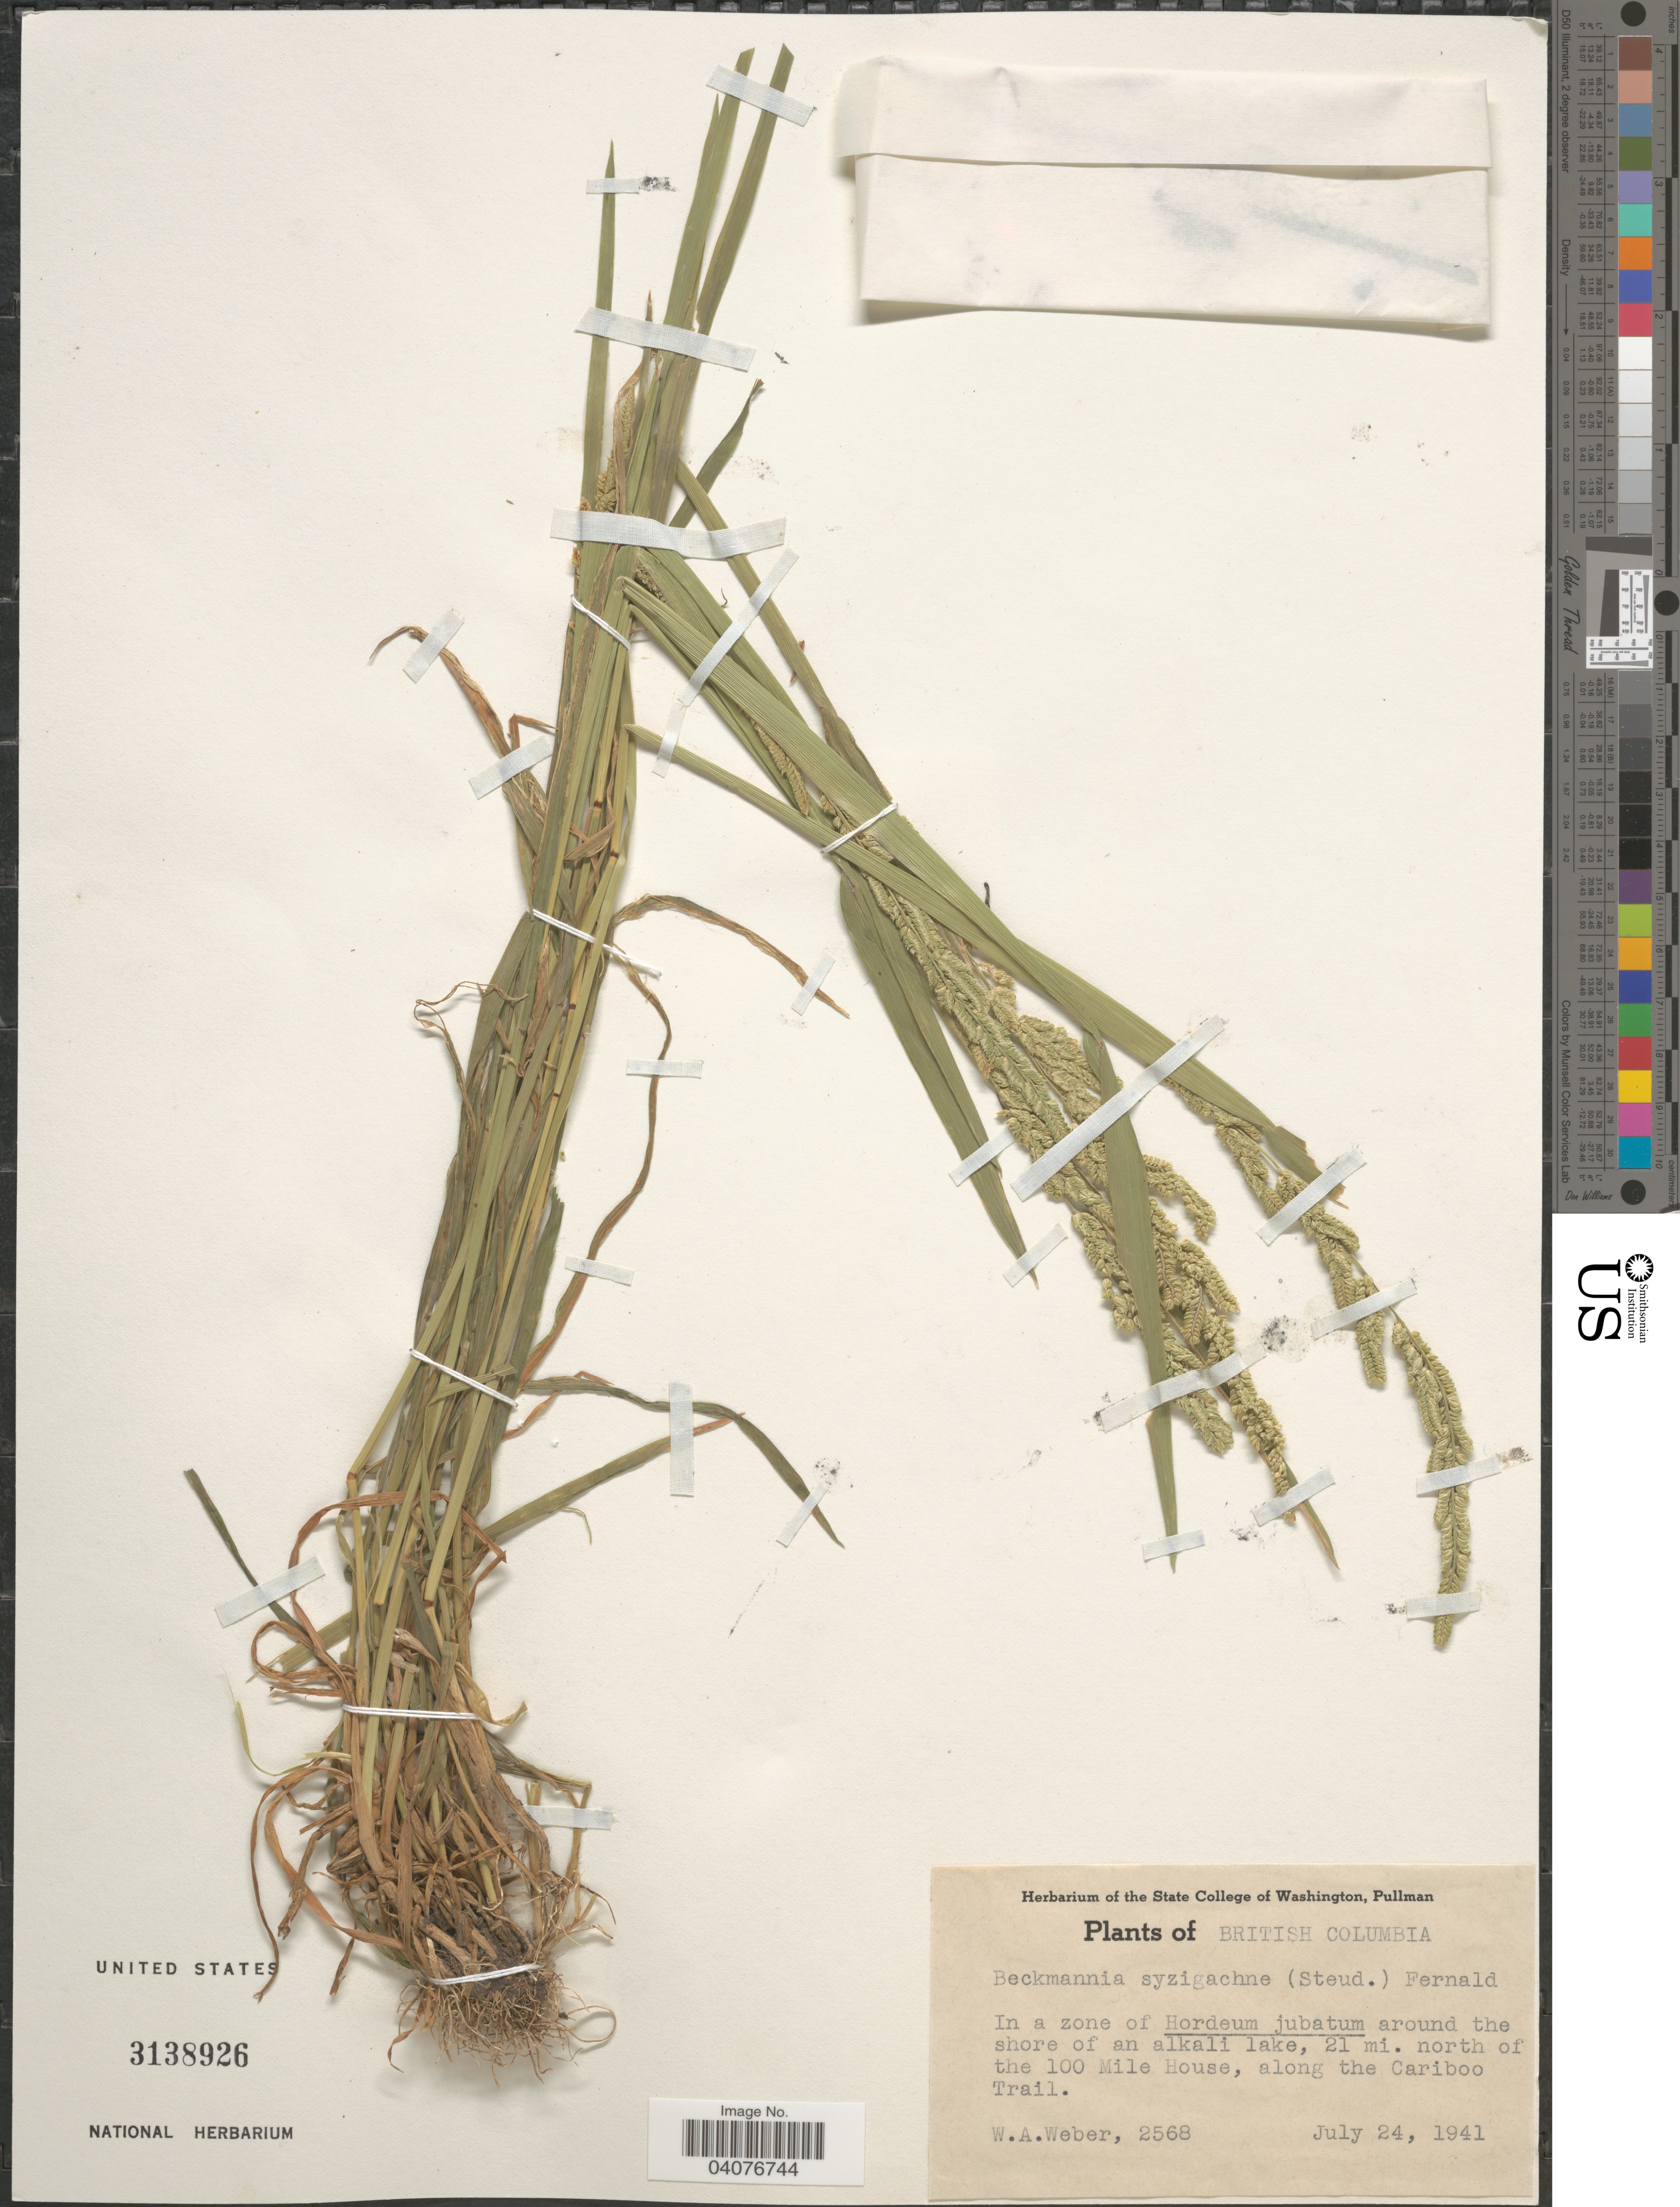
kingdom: Plantae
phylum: Tracheophyta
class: Liliopsida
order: Poales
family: Poaceae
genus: Beckmannia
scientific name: Beckmannia syzigachne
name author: (Steud.) Fernald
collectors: W. A. Weber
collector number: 2568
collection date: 1941-07-24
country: Canada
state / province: British Columbia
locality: Around the shore of an alkali lake, 21 mi. north of the 100 Mile House, along the Cariboo Trail.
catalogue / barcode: US 3138926